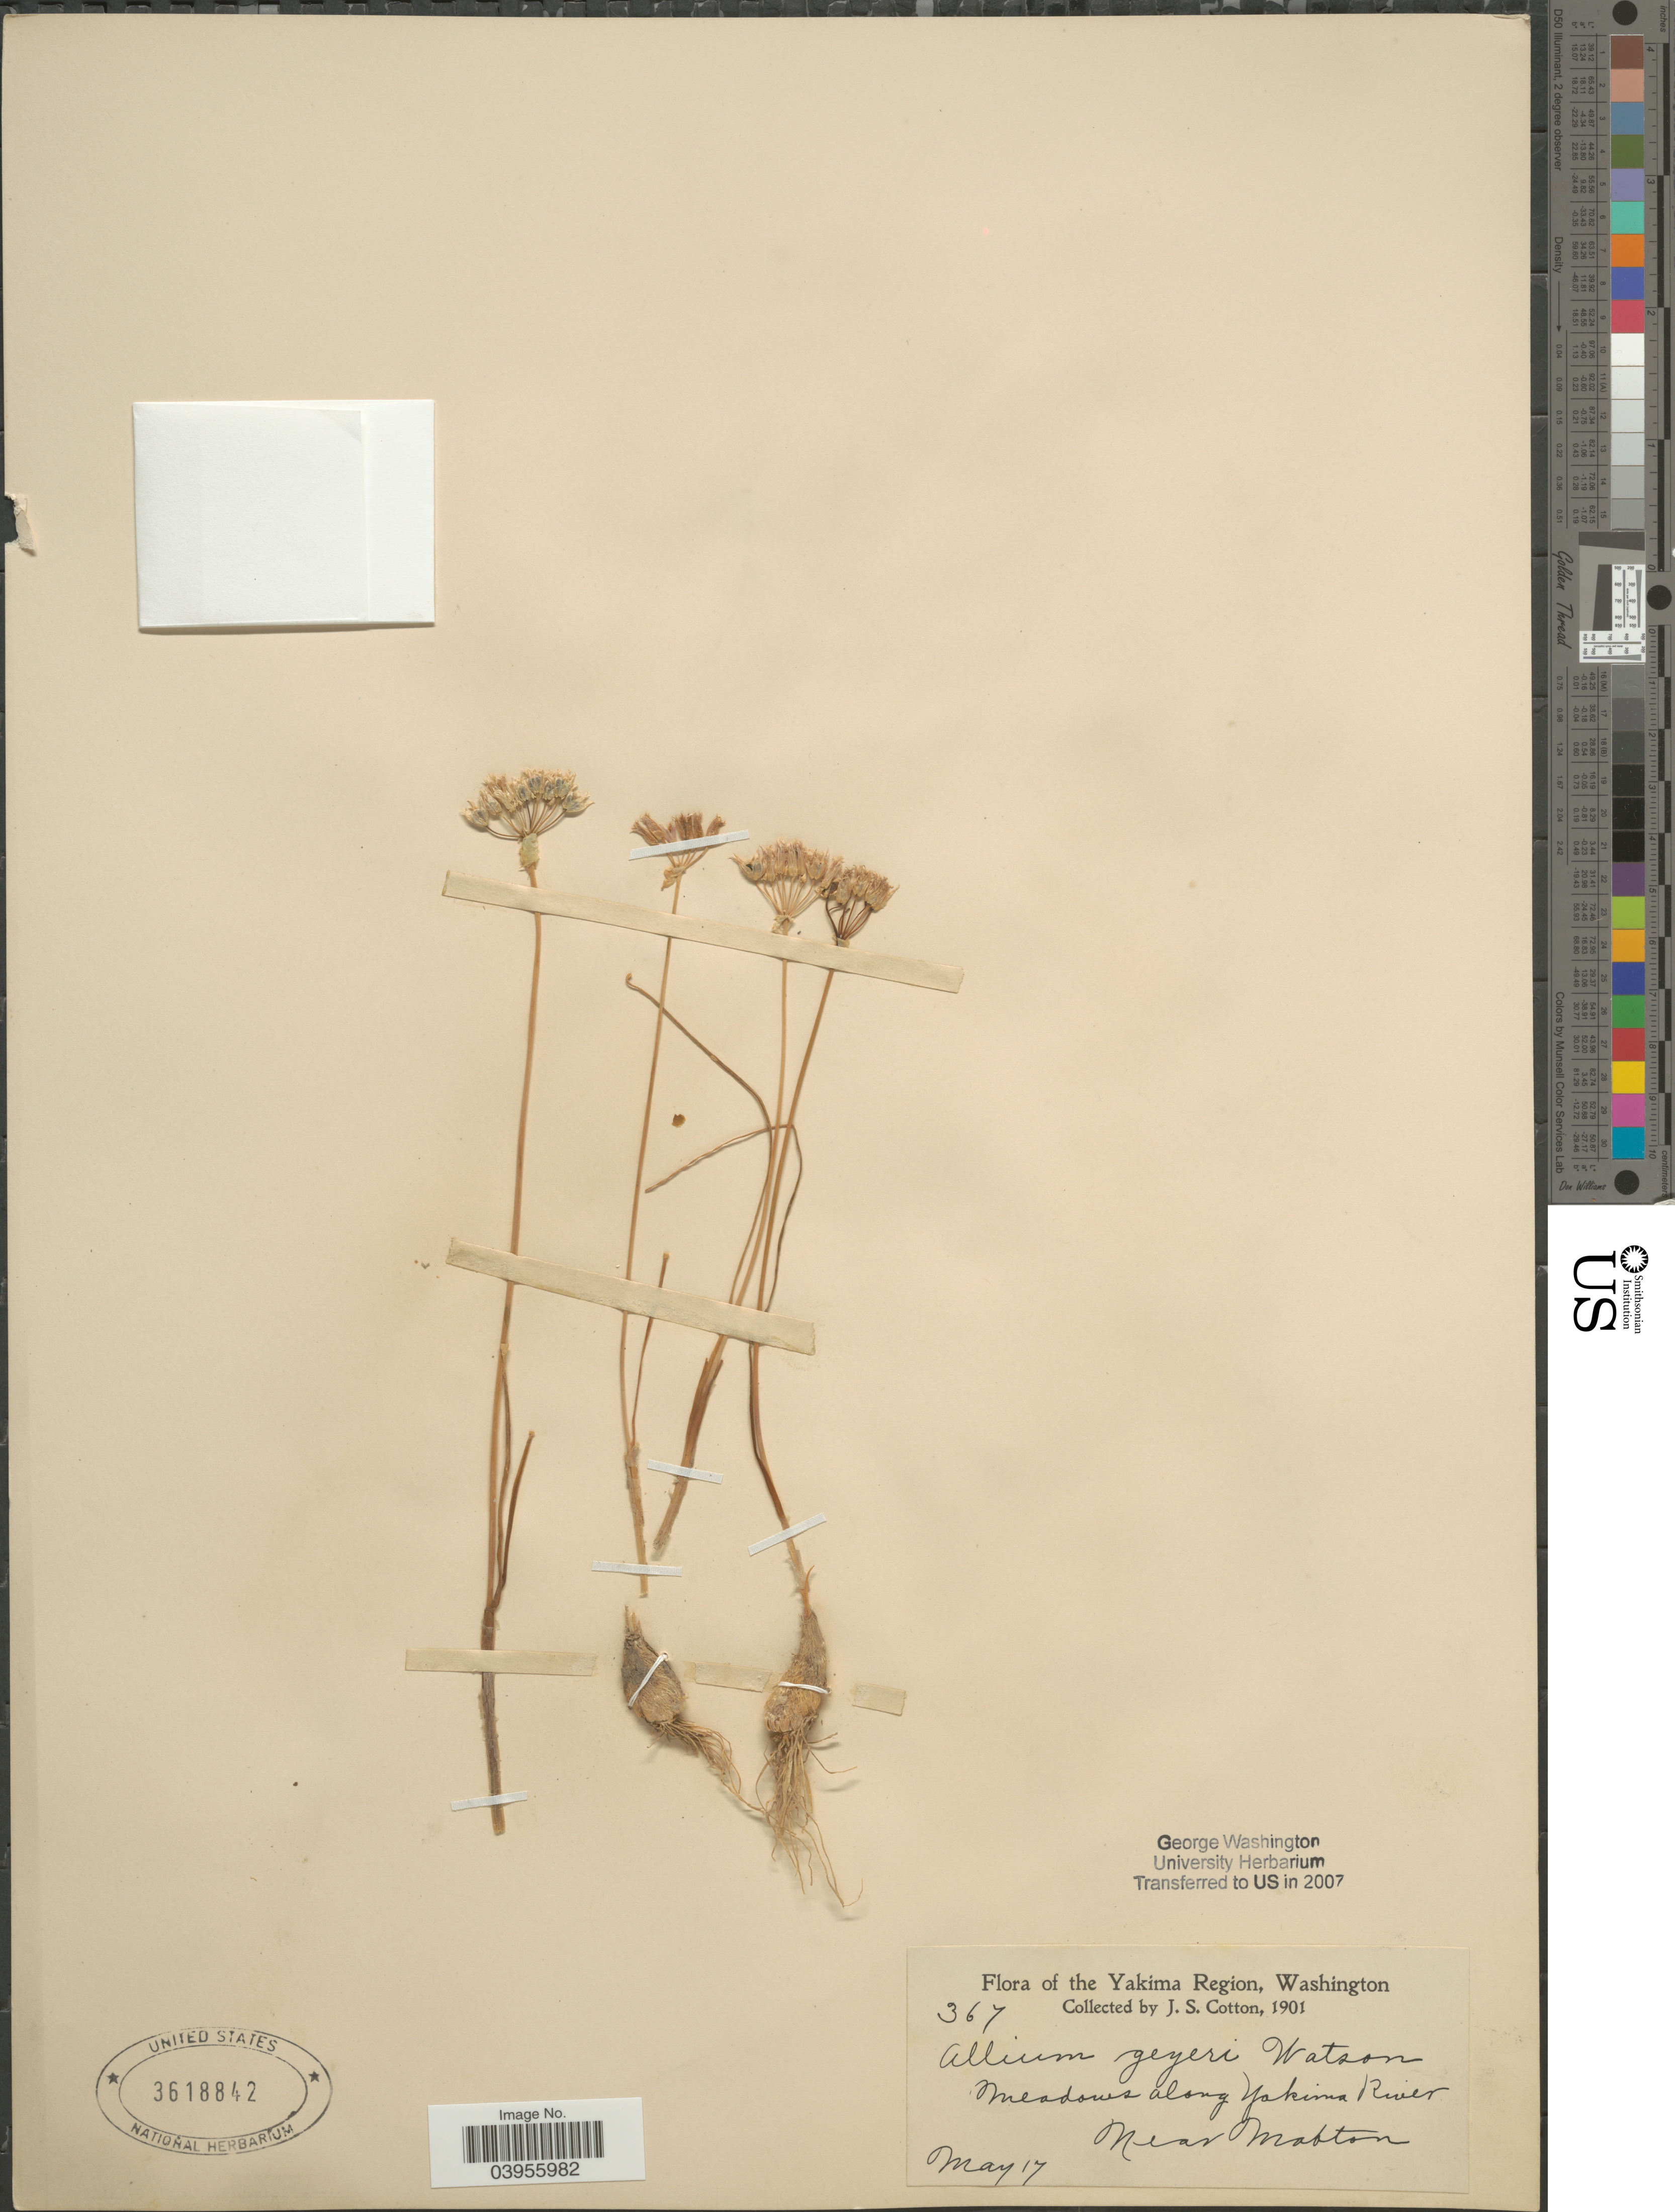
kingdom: Plantae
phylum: Tracheophyta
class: Liliopsida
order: Asparagales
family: Amaryllidaceae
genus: Allium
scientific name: Allium geyeri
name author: S. Watson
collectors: J. S. Cotton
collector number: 367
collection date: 1901-05-17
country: United States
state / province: Washington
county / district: Yakima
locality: The Yakima Region. Meadows along Yakima River near Mabton.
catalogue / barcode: US 3618842